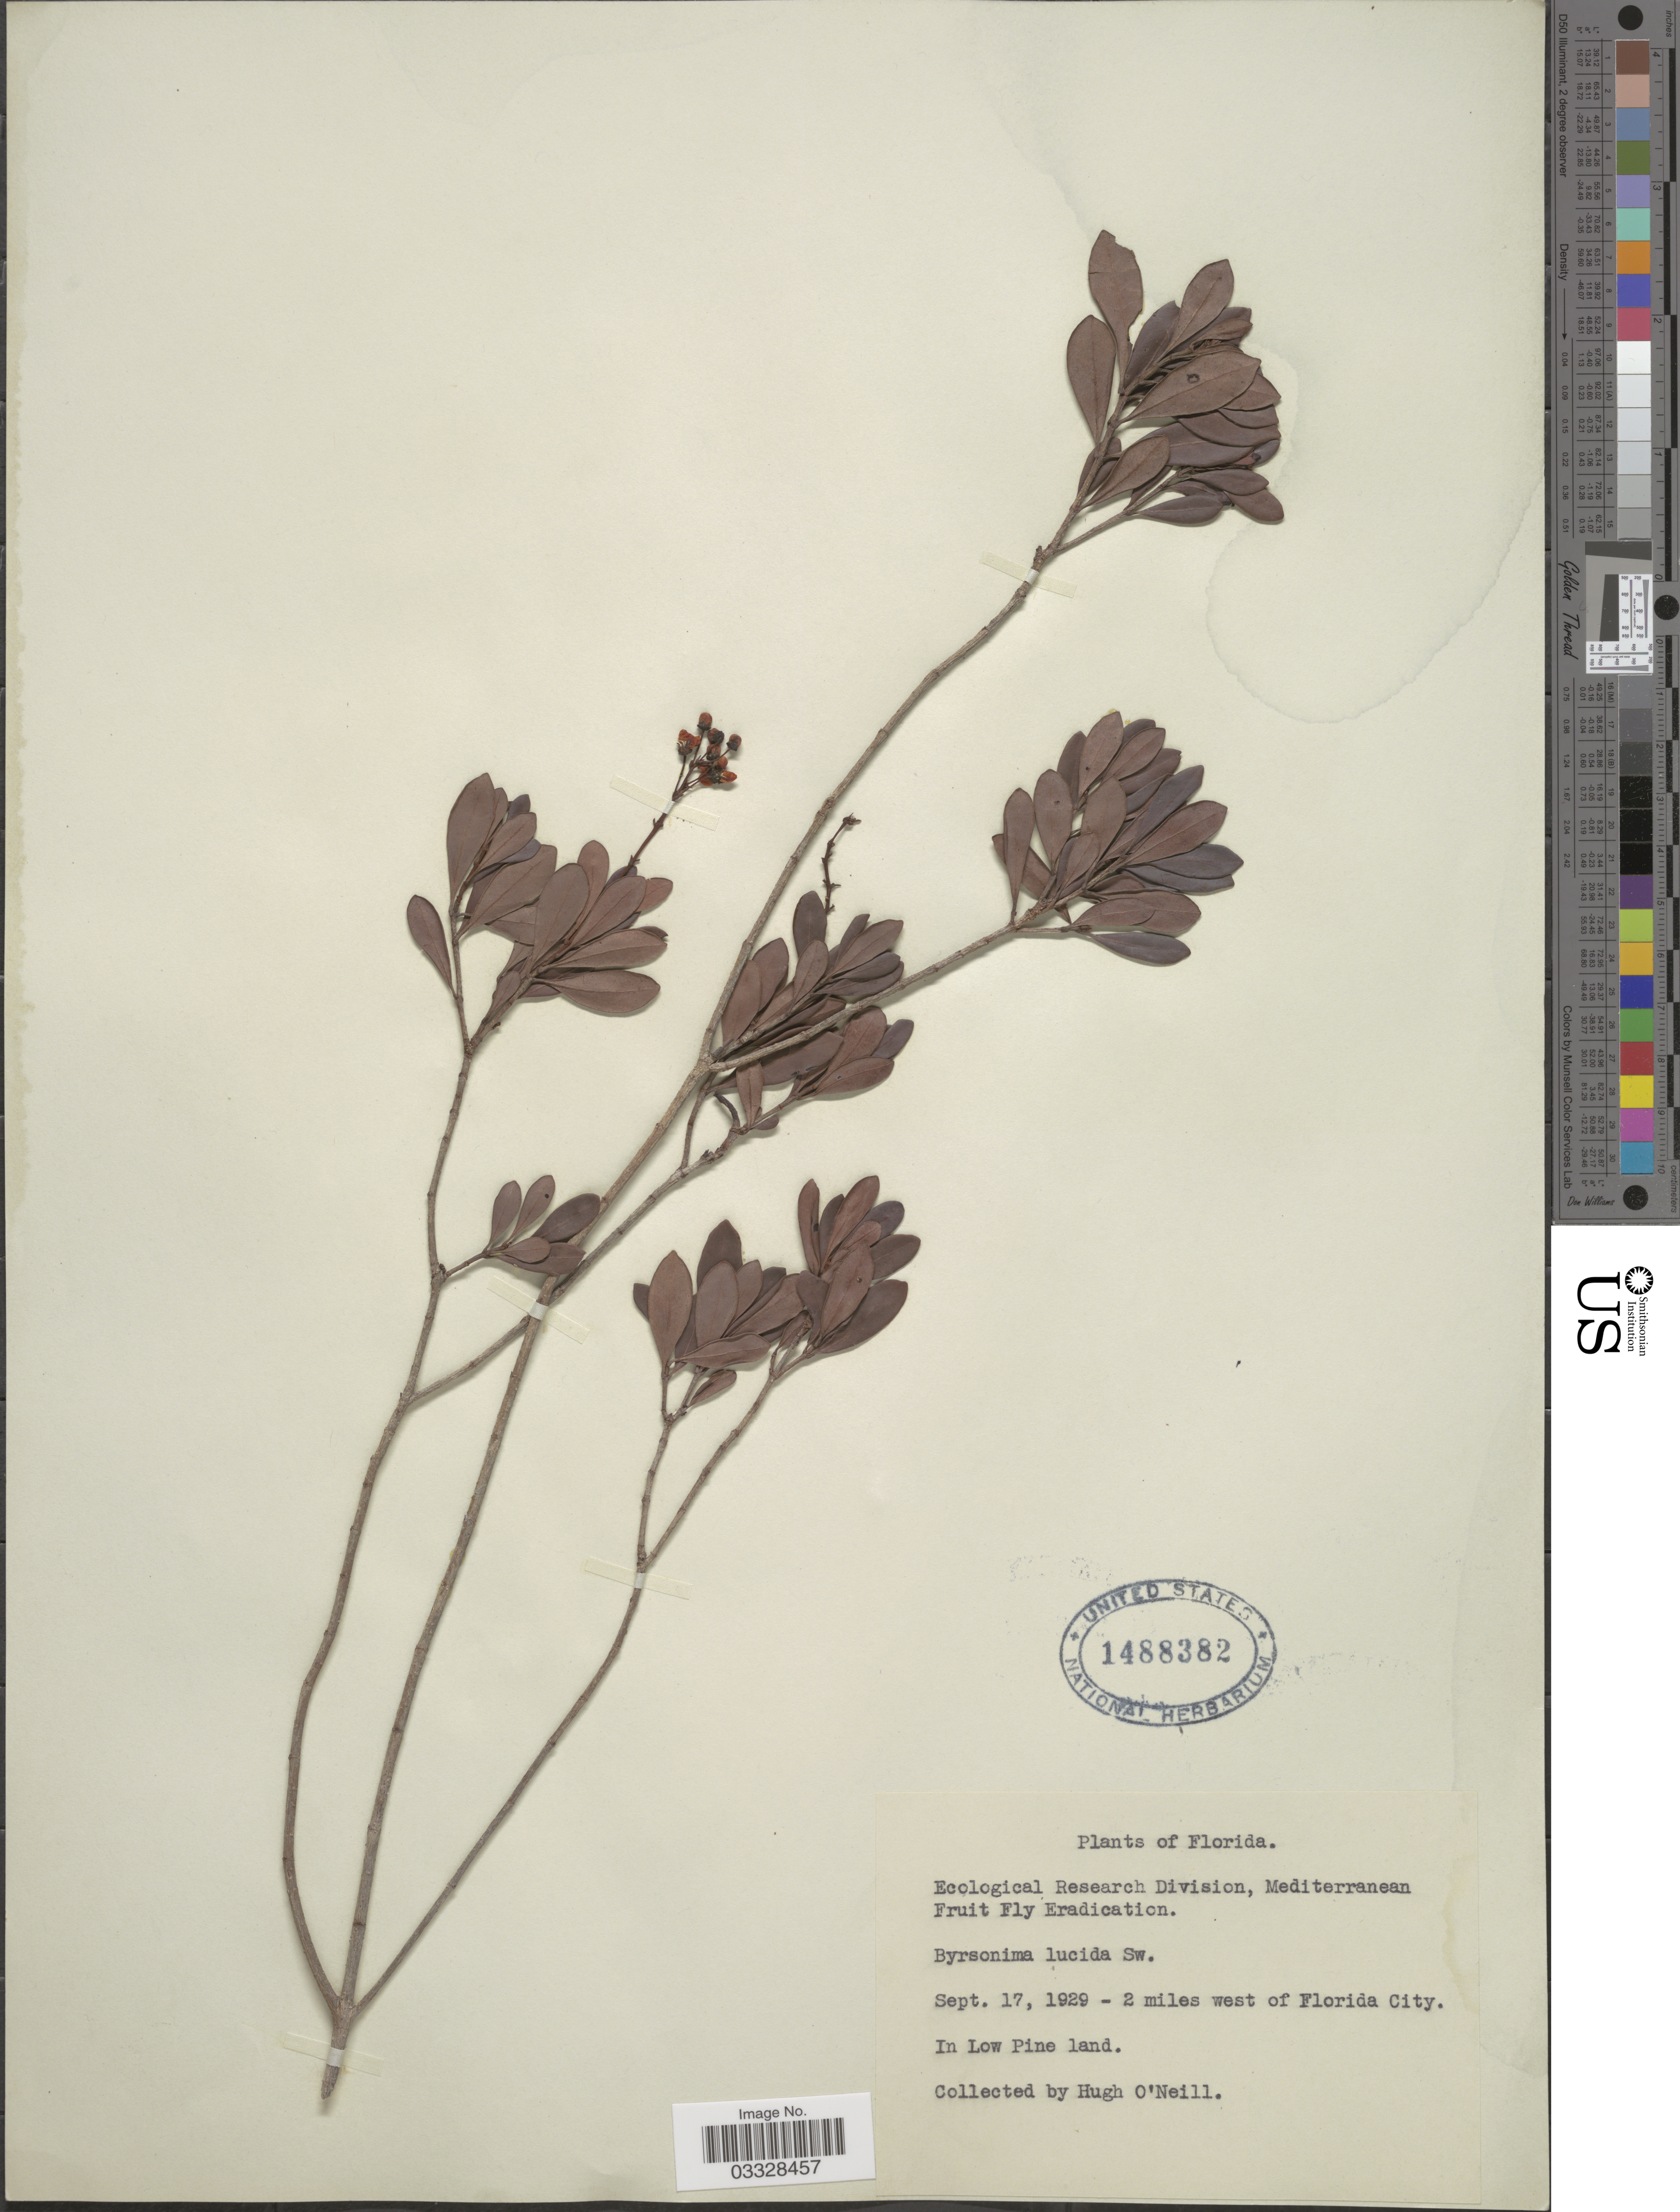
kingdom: Plantae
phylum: Tracheophyta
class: Magnoliopsida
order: Malpighiales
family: Malpighiaceae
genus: Byrsonima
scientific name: Byrsonima lucida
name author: (Mill.) DC.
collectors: H. O'Neill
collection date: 1929-09-17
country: United States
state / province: Florida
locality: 2 miles west of Florida City. In Low Pine land.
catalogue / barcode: US 1488382